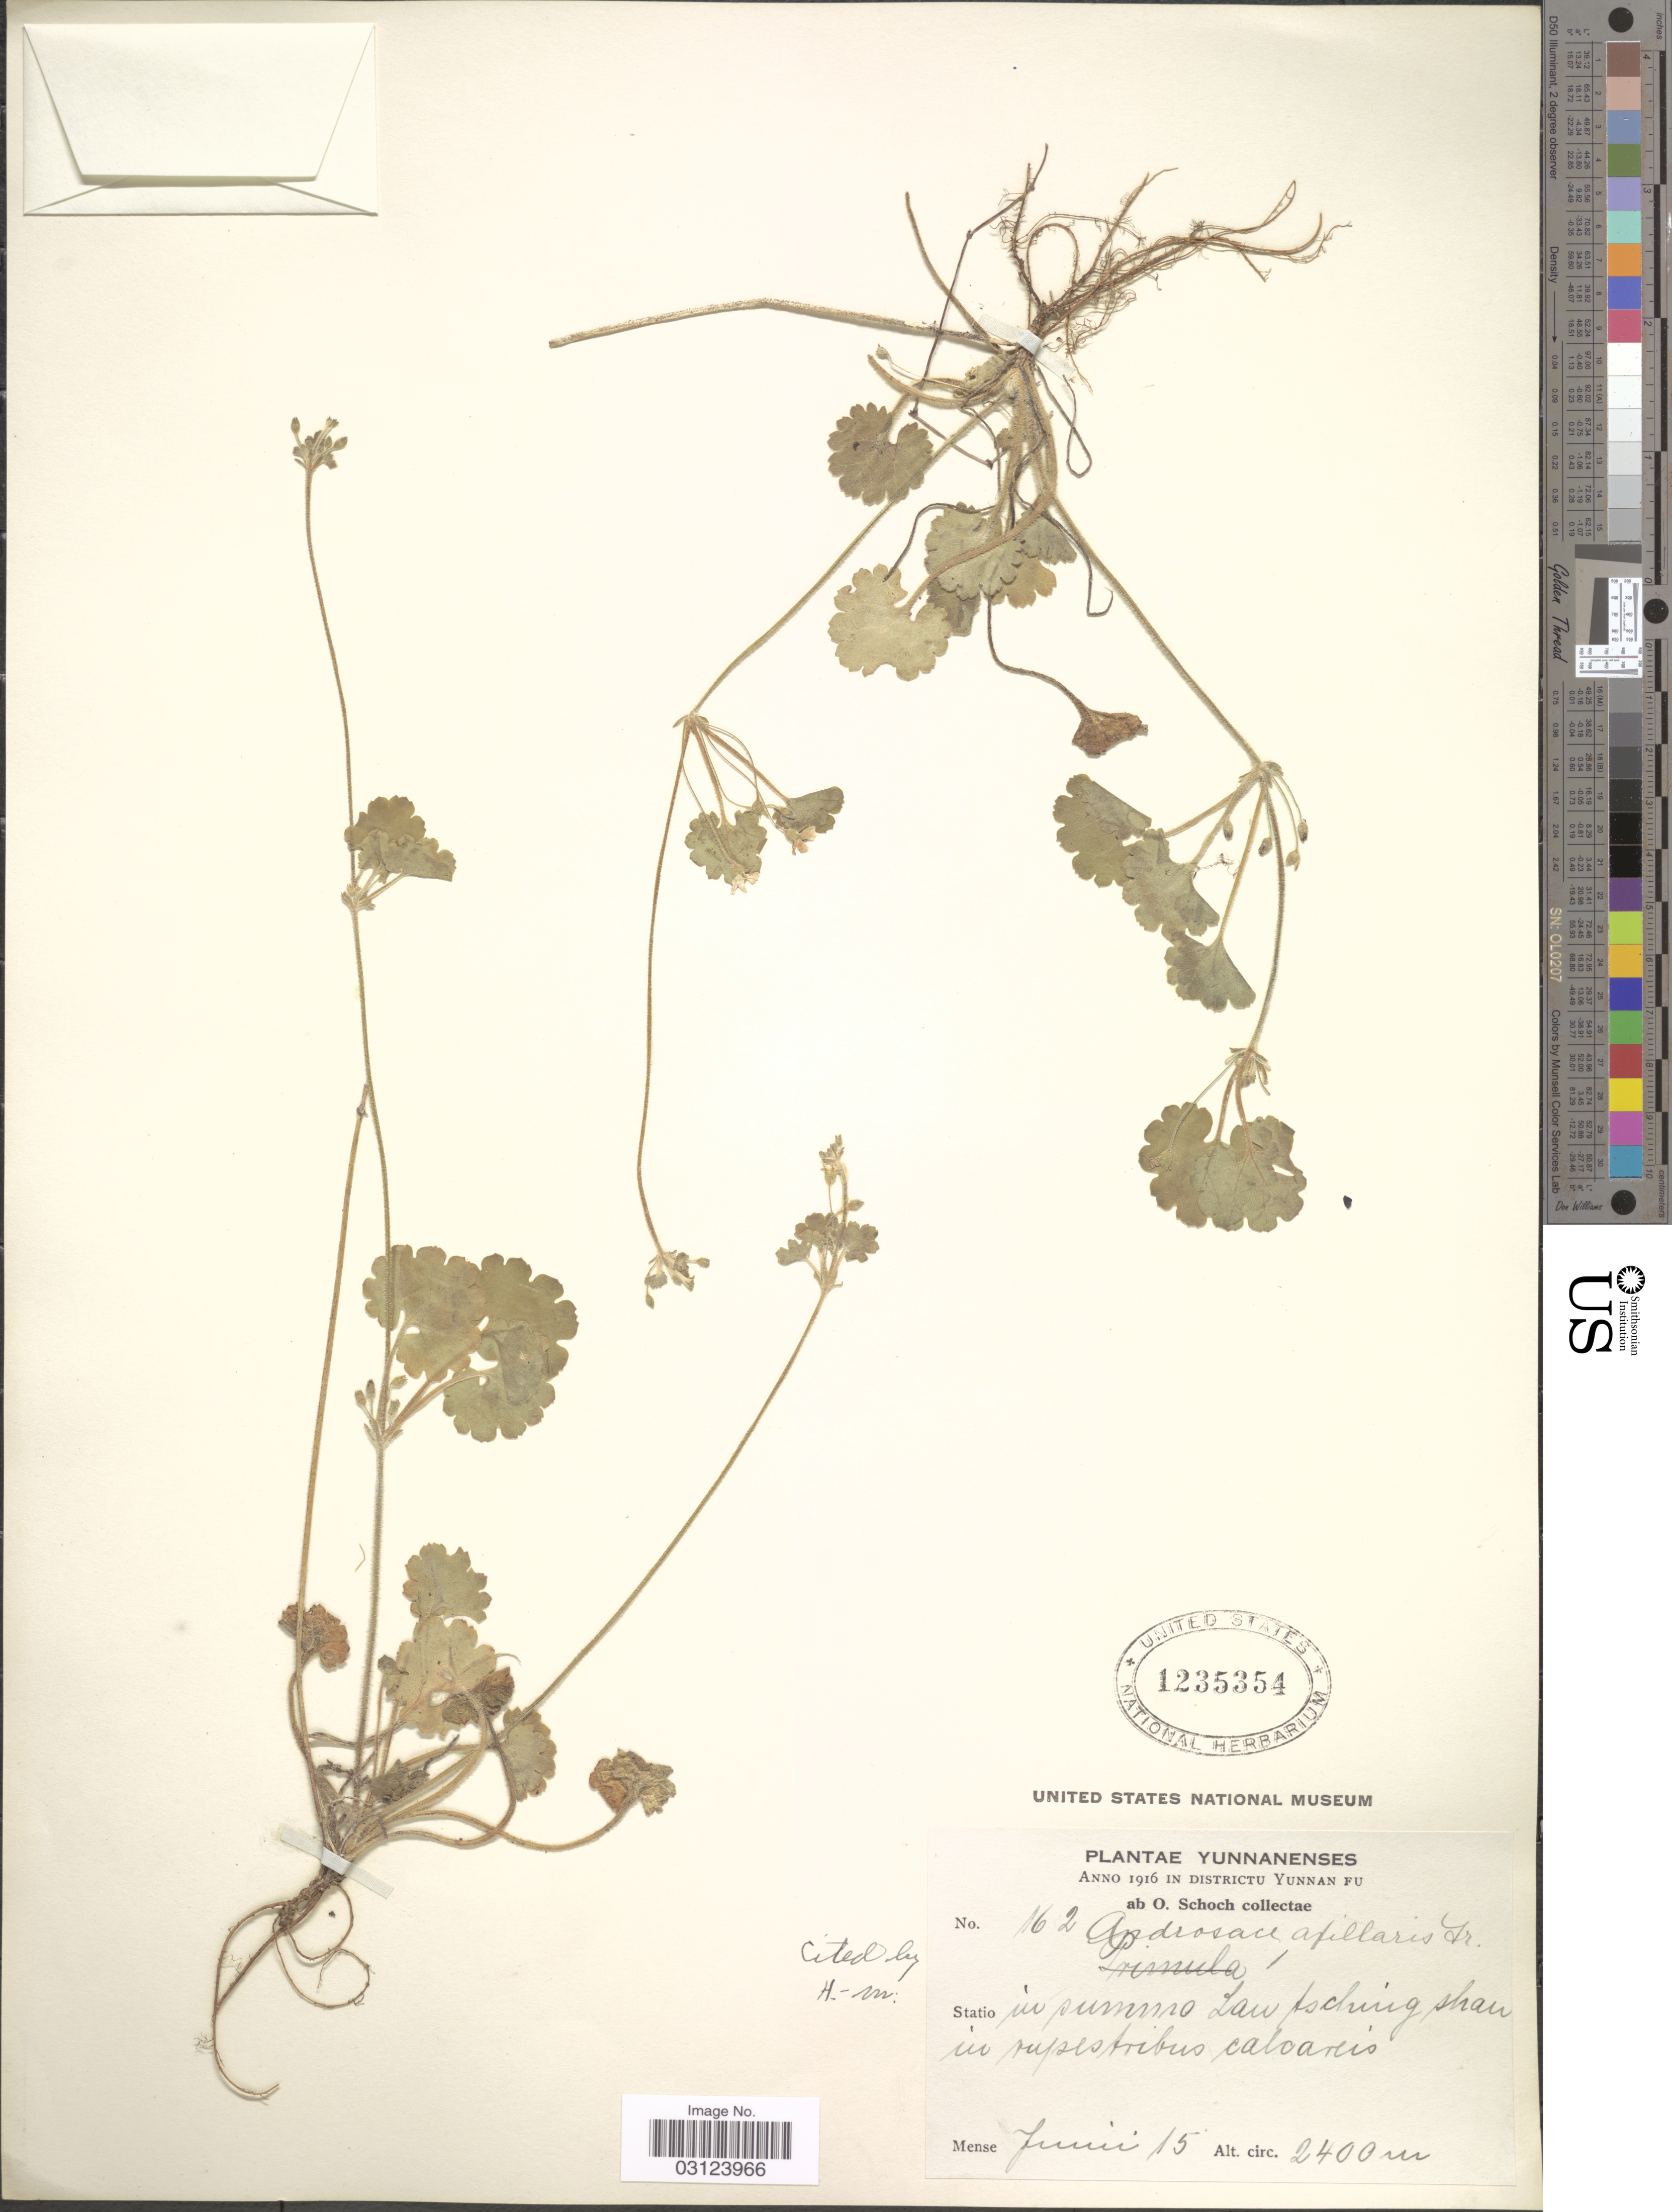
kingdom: Plantae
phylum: Tracheophyta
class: Magnoliopsida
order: Ericales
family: Primulaceae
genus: Androsace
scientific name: Androsace axillaris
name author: (Franch.) Franch.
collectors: O. Schoch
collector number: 162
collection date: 1916-06-15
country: China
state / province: Yunnan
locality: Statio in summo Law Tsching shan in rupestribus calcareis.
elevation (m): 2400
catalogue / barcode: US 1235354